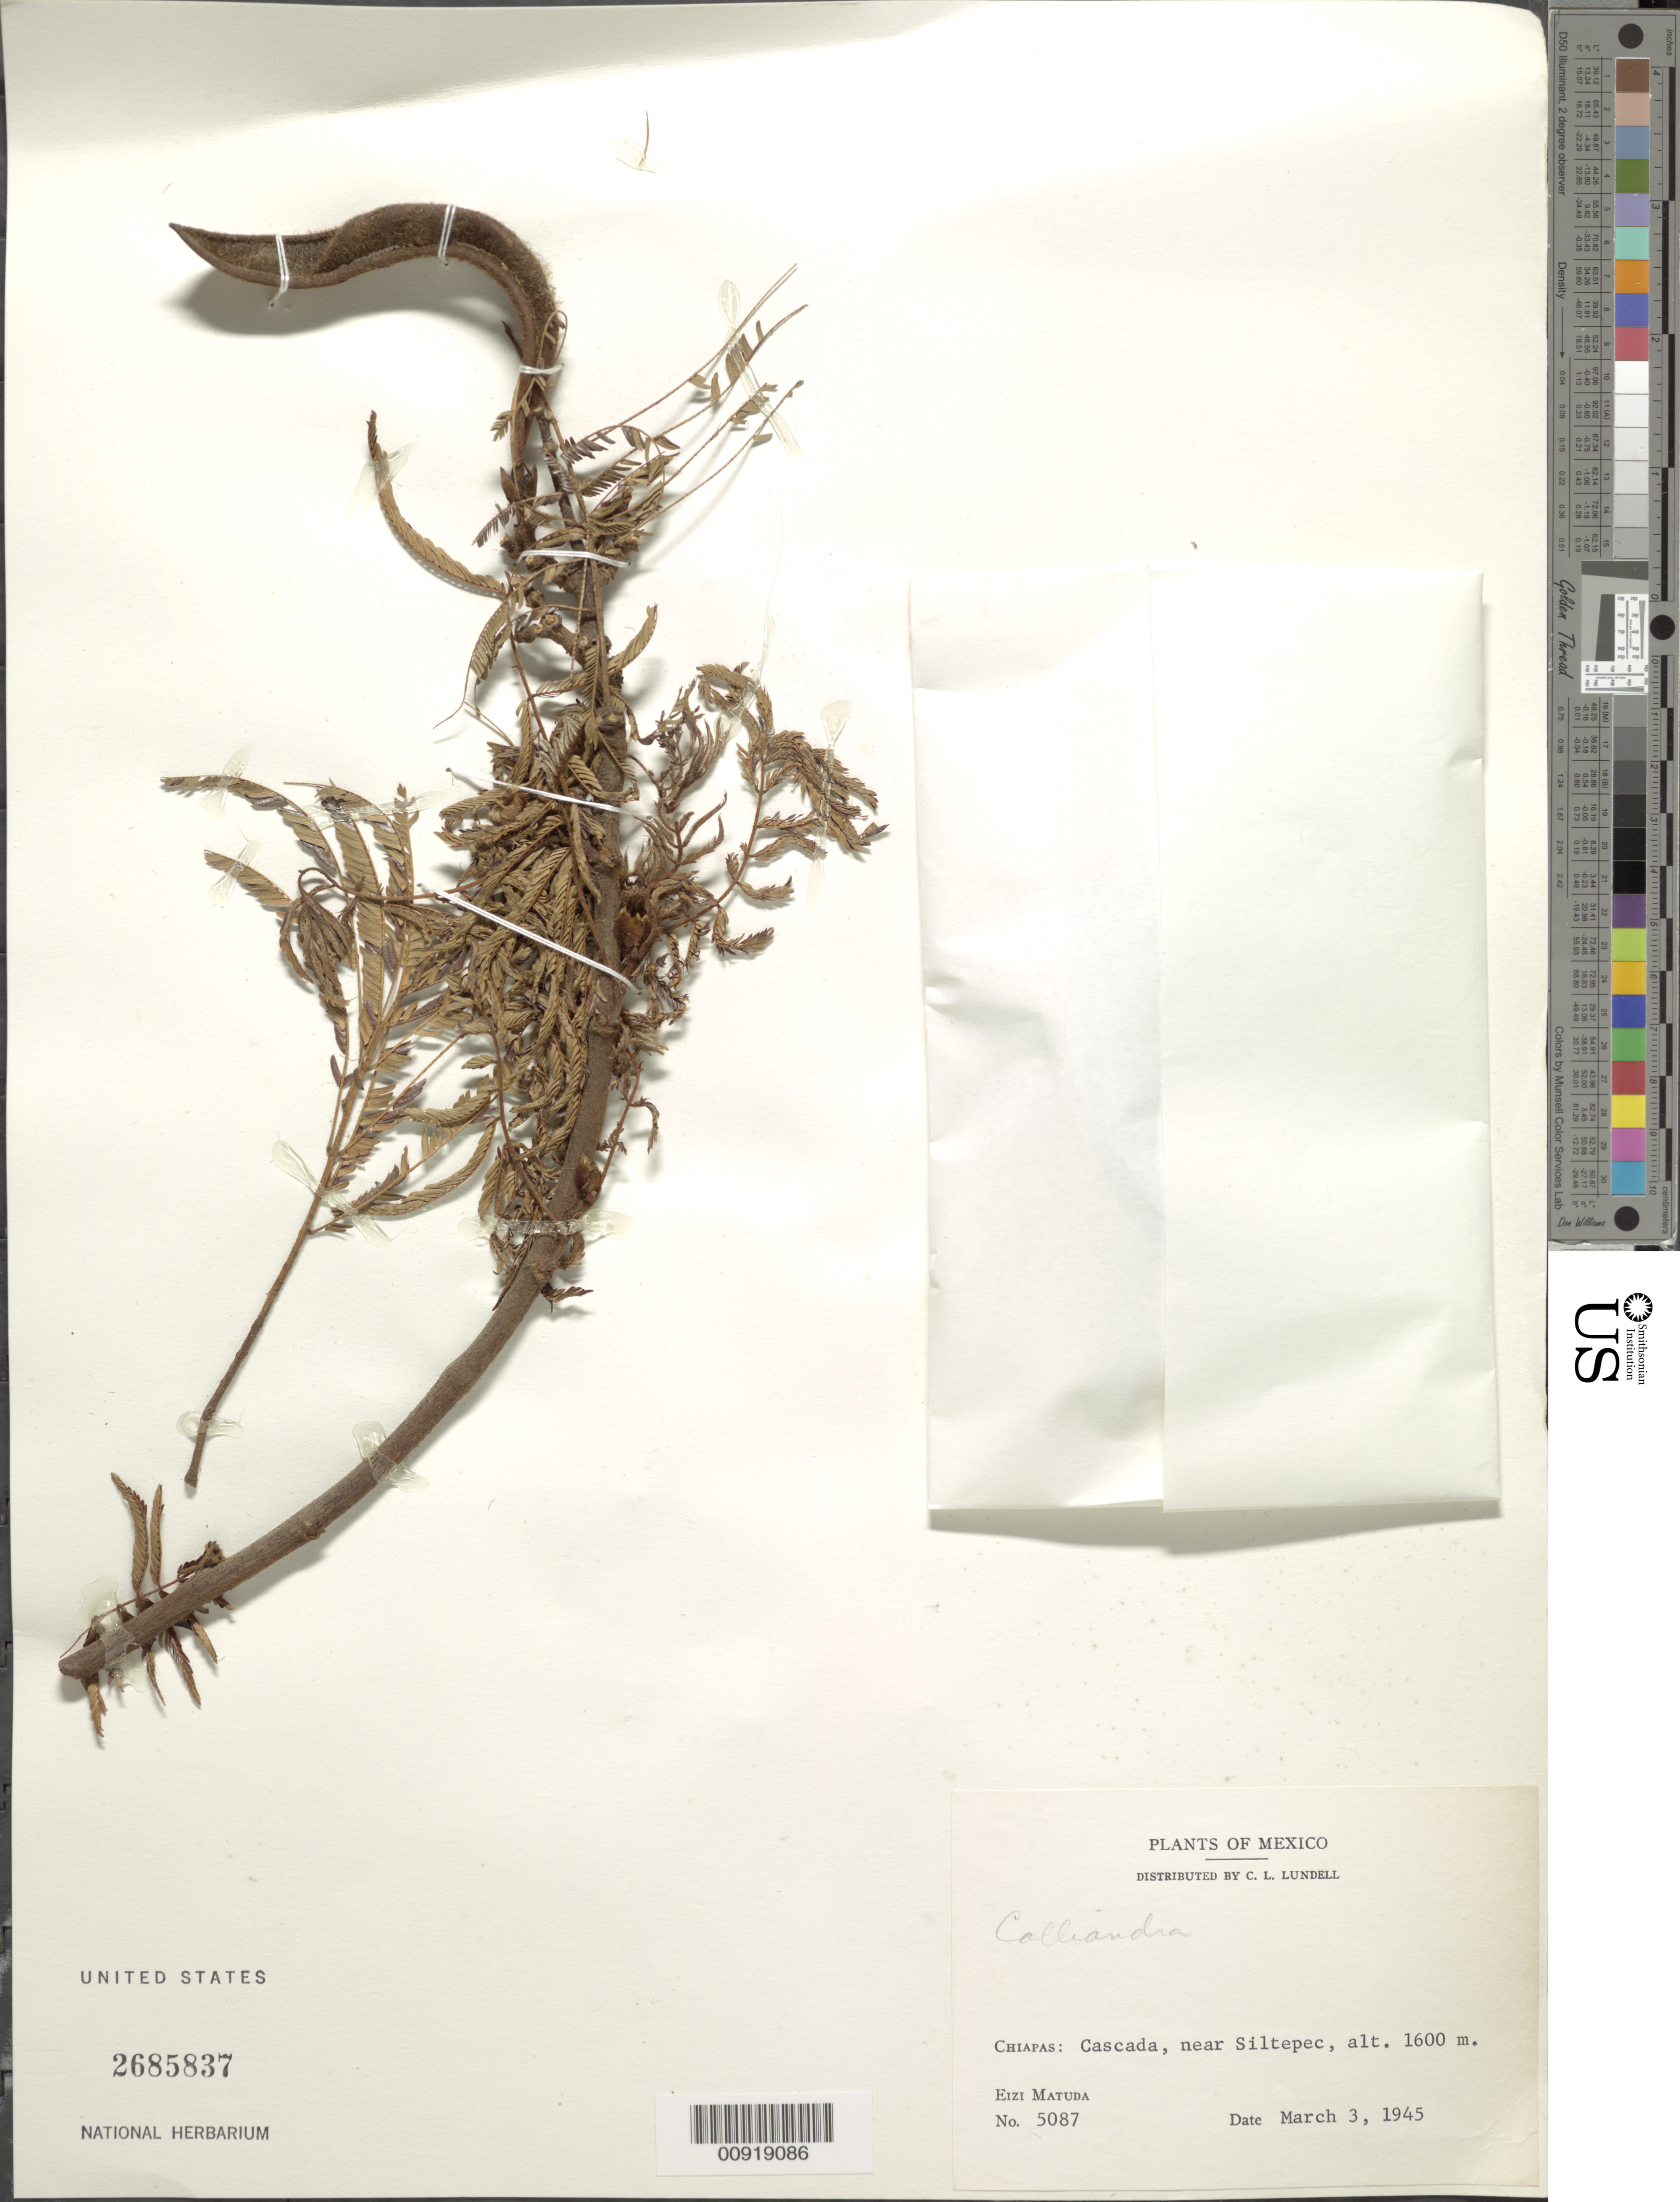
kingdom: Plantae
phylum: Tracheophyta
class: Magnoliopsida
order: Fabales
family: Fabaceae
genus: Calliandra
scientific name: Calliandra sp.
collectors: E. Matuda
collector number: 5087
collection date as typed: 03 Mar 1945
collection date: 1945-03-03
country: Mexico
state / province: Chiapas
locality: Chiapas: Cascada, near Siltepec.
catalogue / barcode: US 2685837